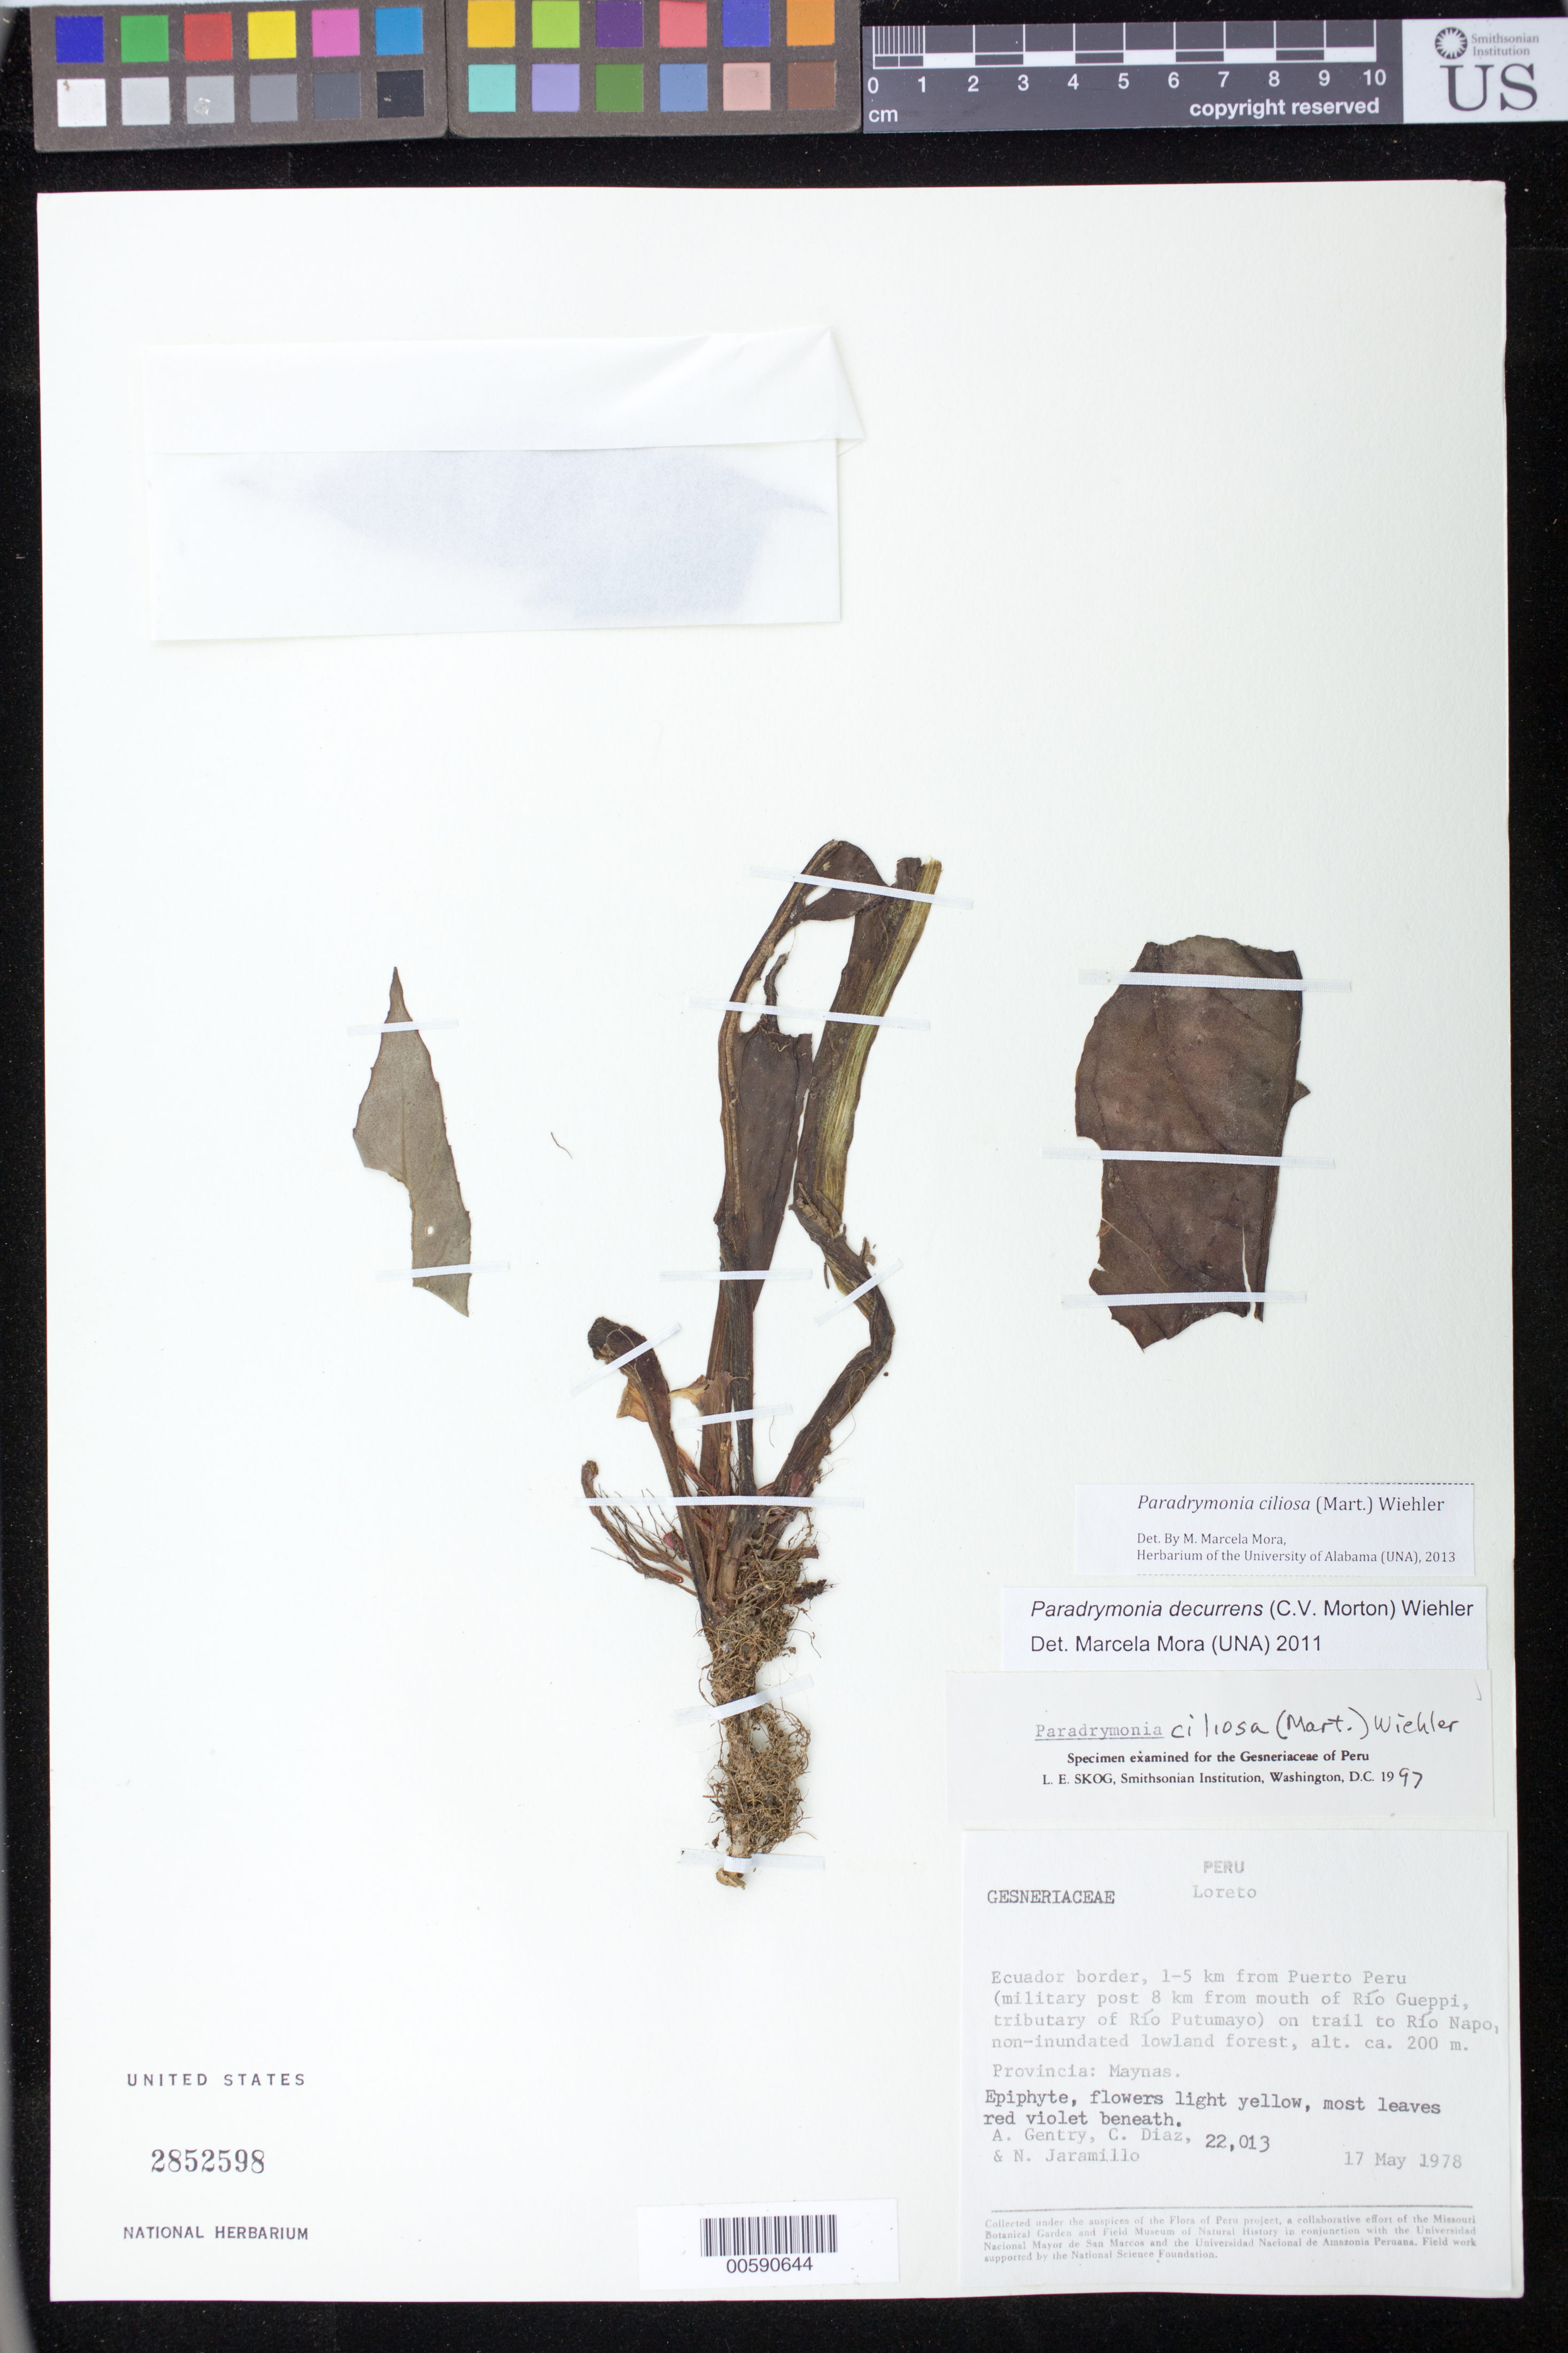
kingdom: Plantae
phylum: Tracheophyta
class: Magnoliopsida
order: Lamiales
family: Gesneriaceae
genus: Paradrymonia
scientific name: Paradrymonia ciliosa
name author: (Mart.) Wiehler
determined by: Skog, Laurence E.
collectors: A. H. Gentry, C. Díaz & N. Jaramillo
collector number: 22013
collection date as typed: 17 May 1978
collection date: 1978-05-17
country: Peru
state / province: Loreto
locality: Prov. Maynas; Ecuador border, 1-5 km from Puerto Peru (military post 8 km from mouth of Río Gueppi, tributary of Río Putumayo), on trail to Río Napo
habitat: Non-inundated lowland forest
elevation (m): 200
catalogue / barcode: US 2852598